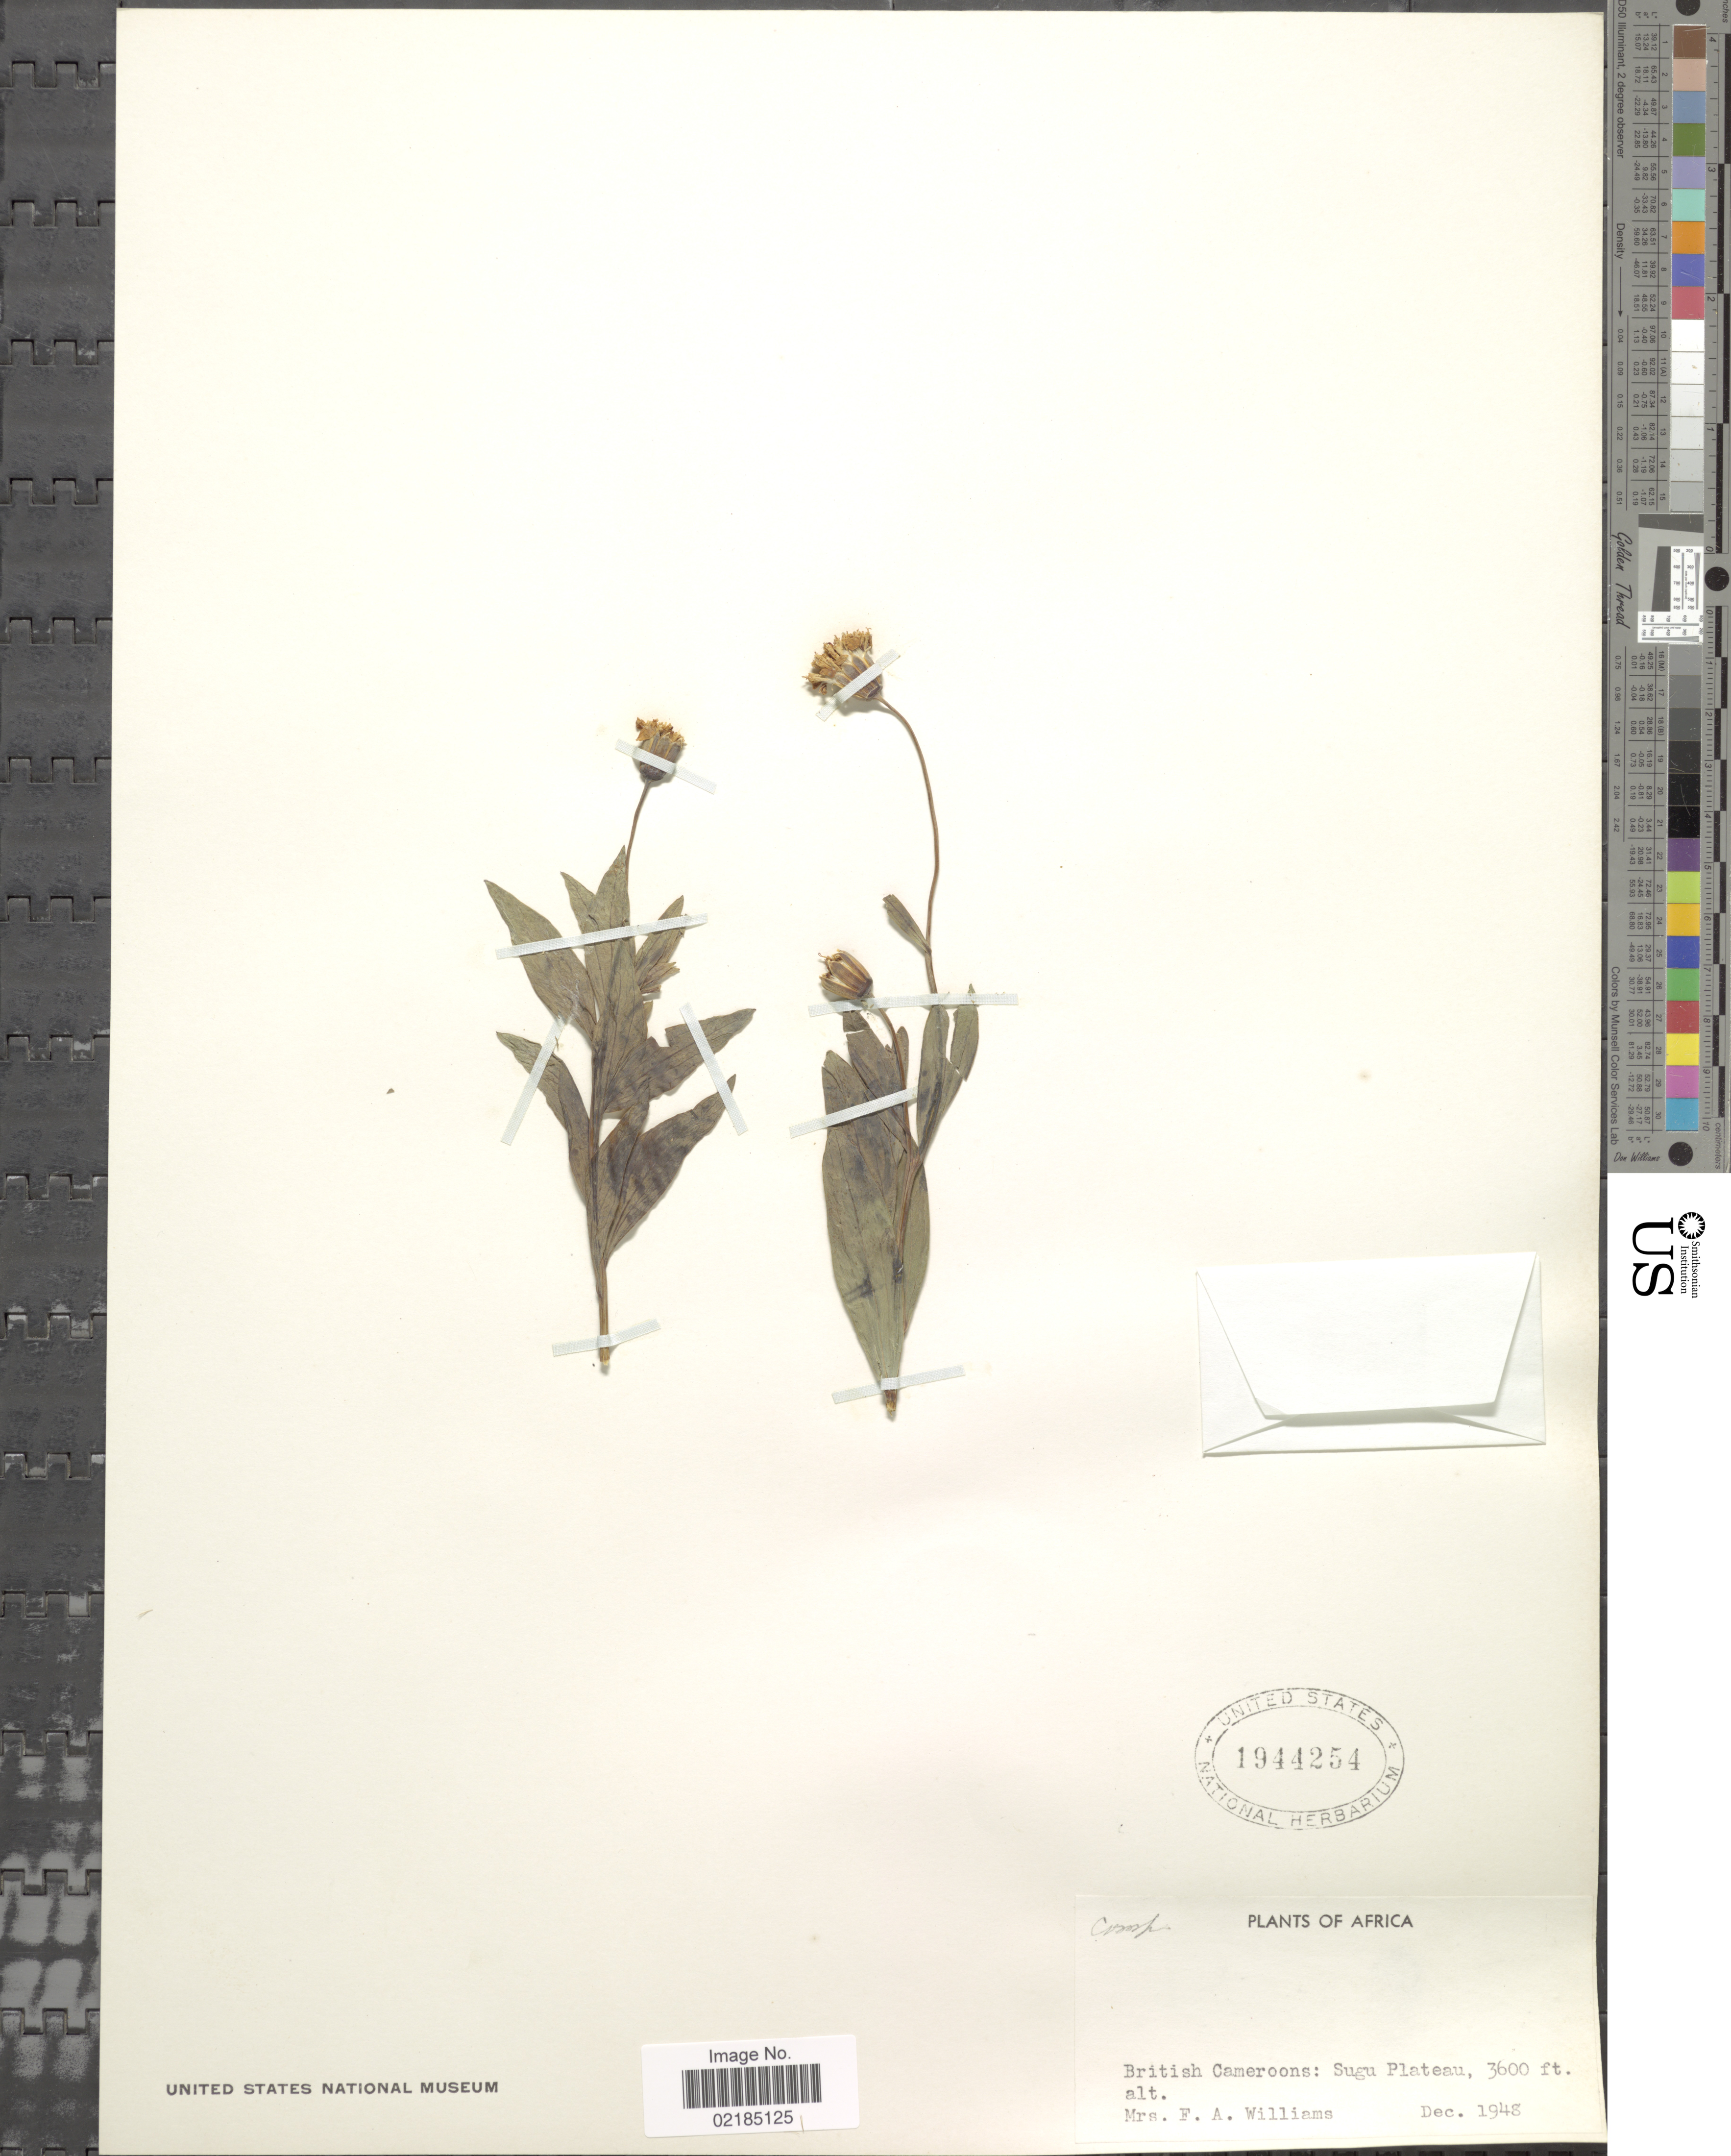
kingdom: Plantae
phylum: Tracheophyta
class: Magnoliopsida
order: Asterales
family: Asteraceae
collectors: Mrs. F. A. Williams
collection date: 1948-12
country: Cameroon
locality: British Cameroons: Sugu Plateau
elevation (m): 1097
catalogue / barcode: US 1944254